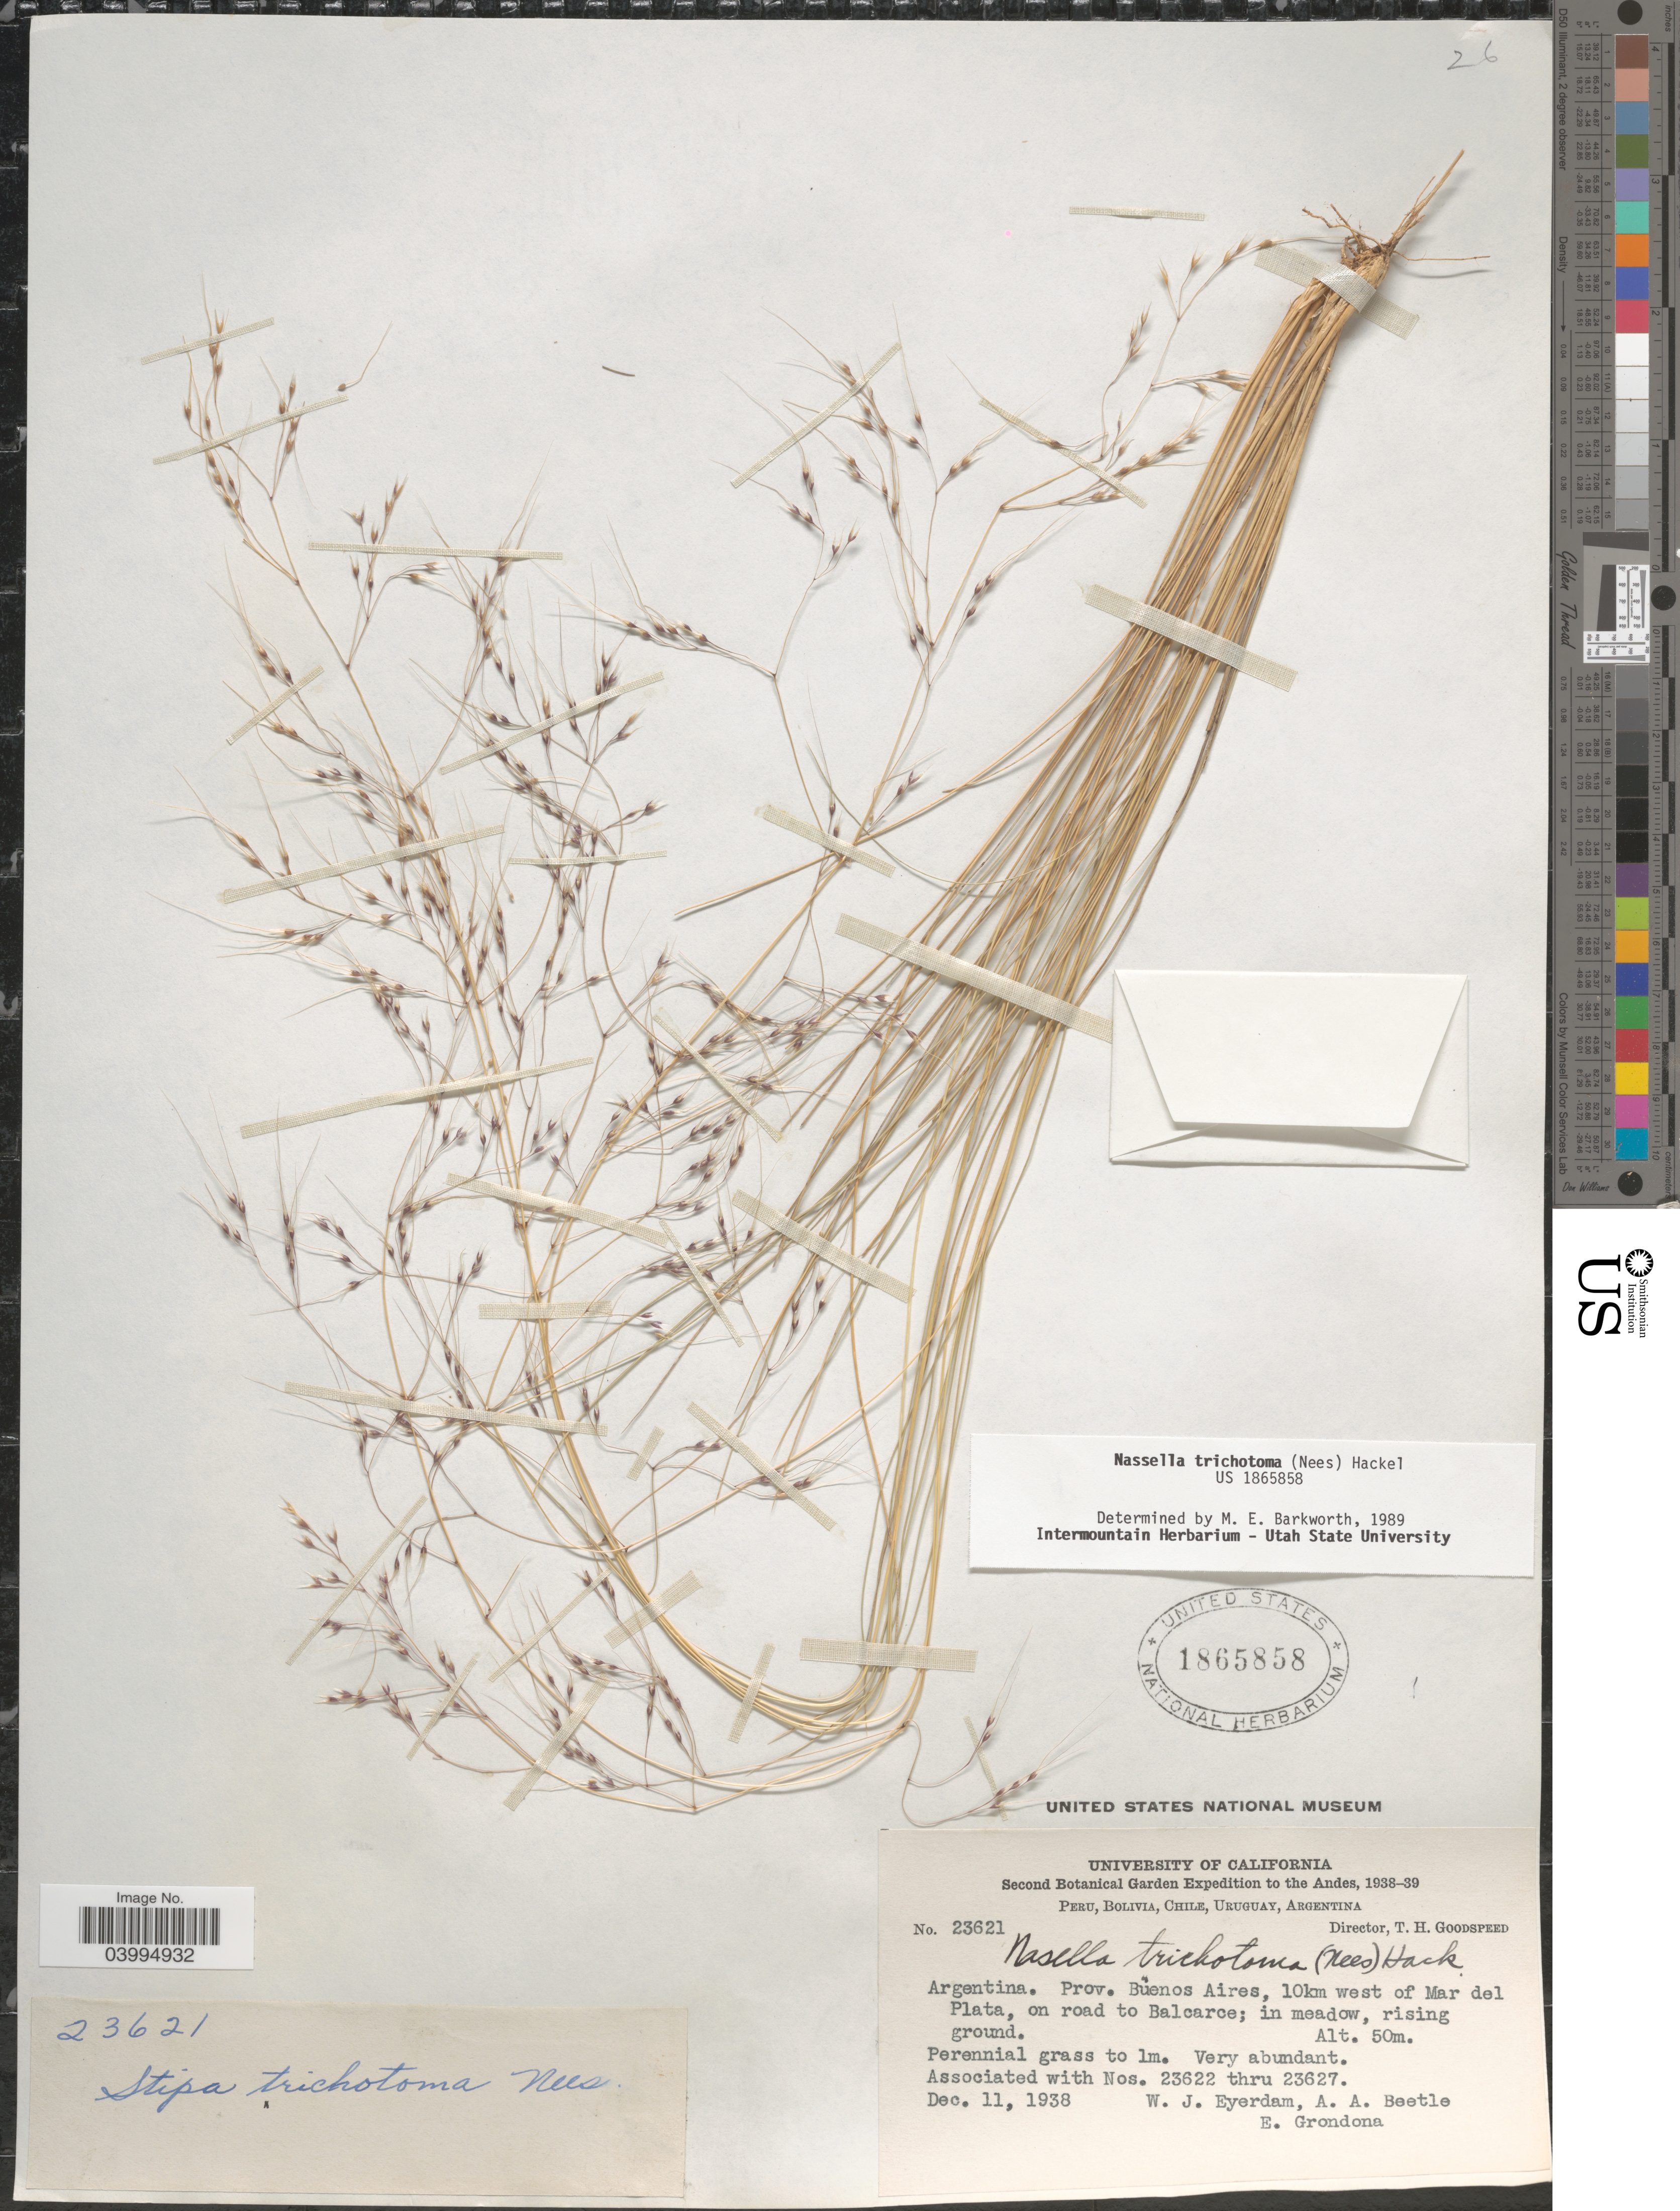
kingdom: Plantae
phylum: Tracheophyta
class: Liliopsida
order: Poales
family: Poaceae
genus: Nassella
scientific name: Nassella trichotoma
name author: (Ness) Hack. ex Arechav.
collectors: W. J. Eyerdam, A. A. Beetle & E. Grondona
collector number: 23621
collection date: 1938-12-11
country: Argentina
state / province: Buenos Aires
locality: The Andes. 10km west of Mar del Plata, on road to Balcarce.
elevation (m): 50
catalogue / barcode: US 1865858